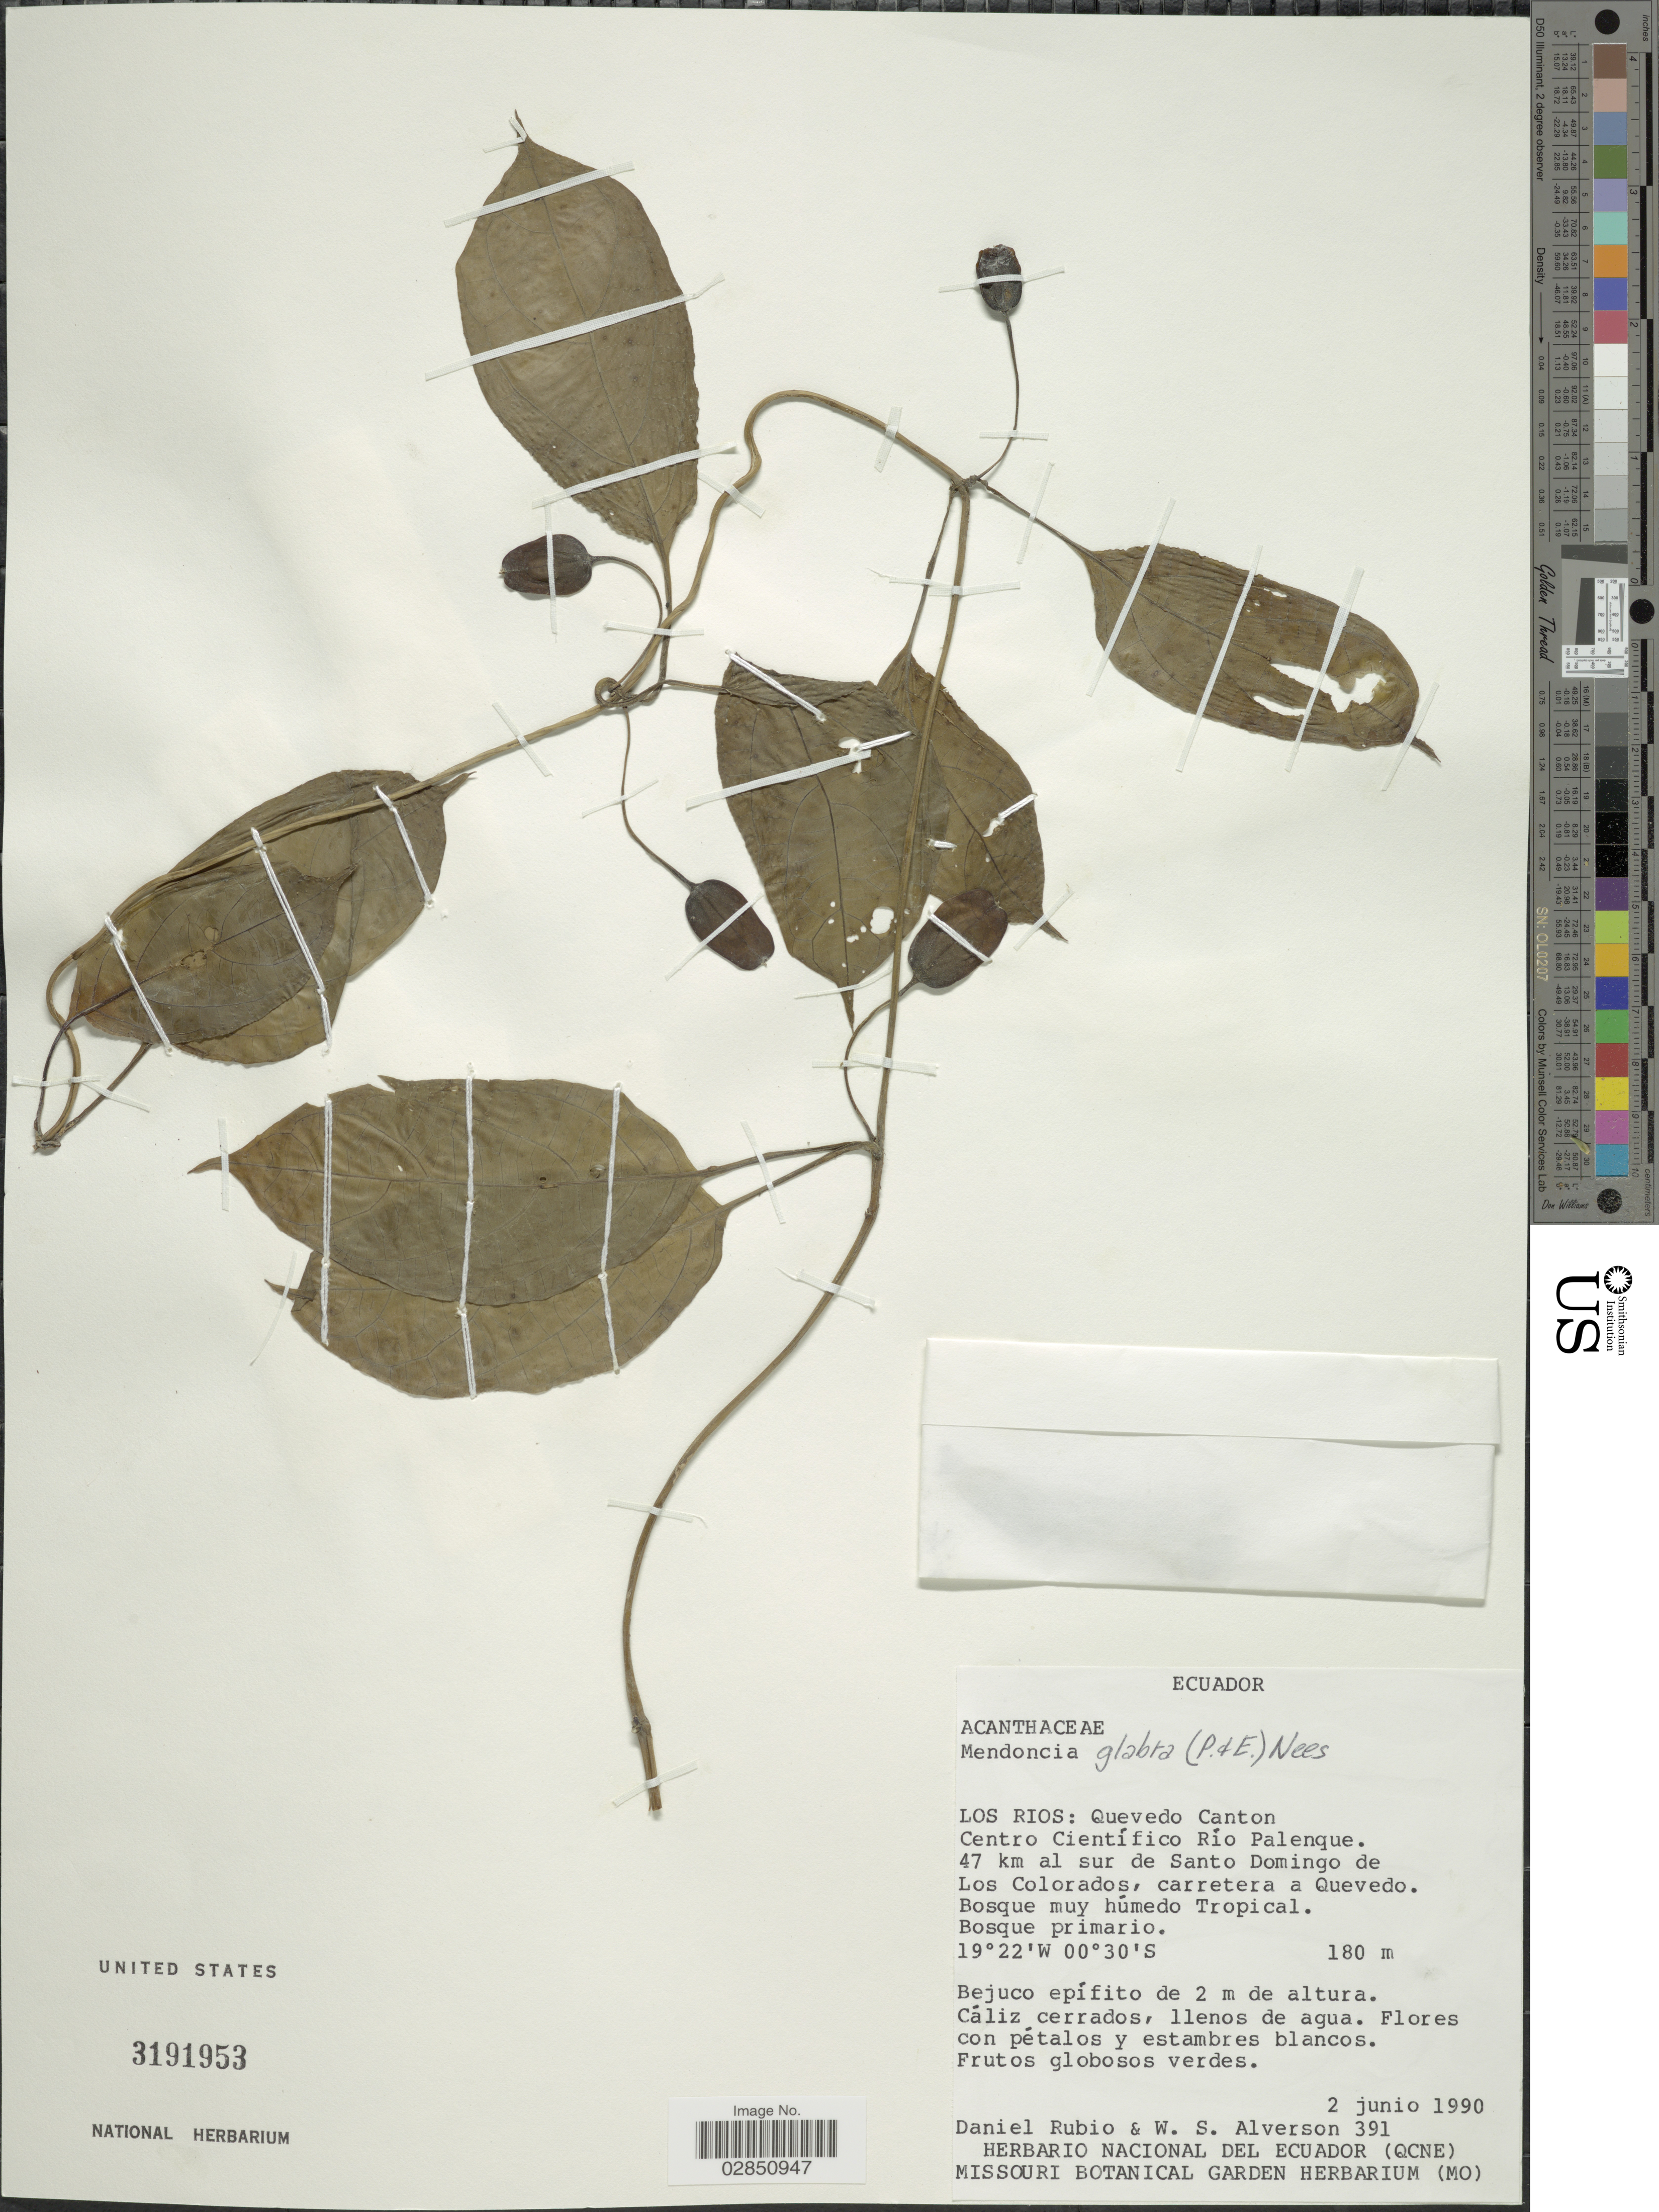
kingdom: Plantae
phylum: Tracheophyta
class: Magnoliopsida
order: Lamiales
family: Acanthaceae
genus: Mendoncia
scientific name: Mendoncia glabra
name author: (Poepp. & Endl.) Nees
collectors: D. Rubio & W. S. Alverson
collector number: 391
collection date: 1990-06-02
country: Ecuador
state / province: Los Ríos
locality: Quevedo Canton Centro Científico Río Palenque, 47 km al sur de Santo Domingo de Los Colorados, carretera a Quevedo.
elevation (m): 180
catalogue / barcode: US 3191953